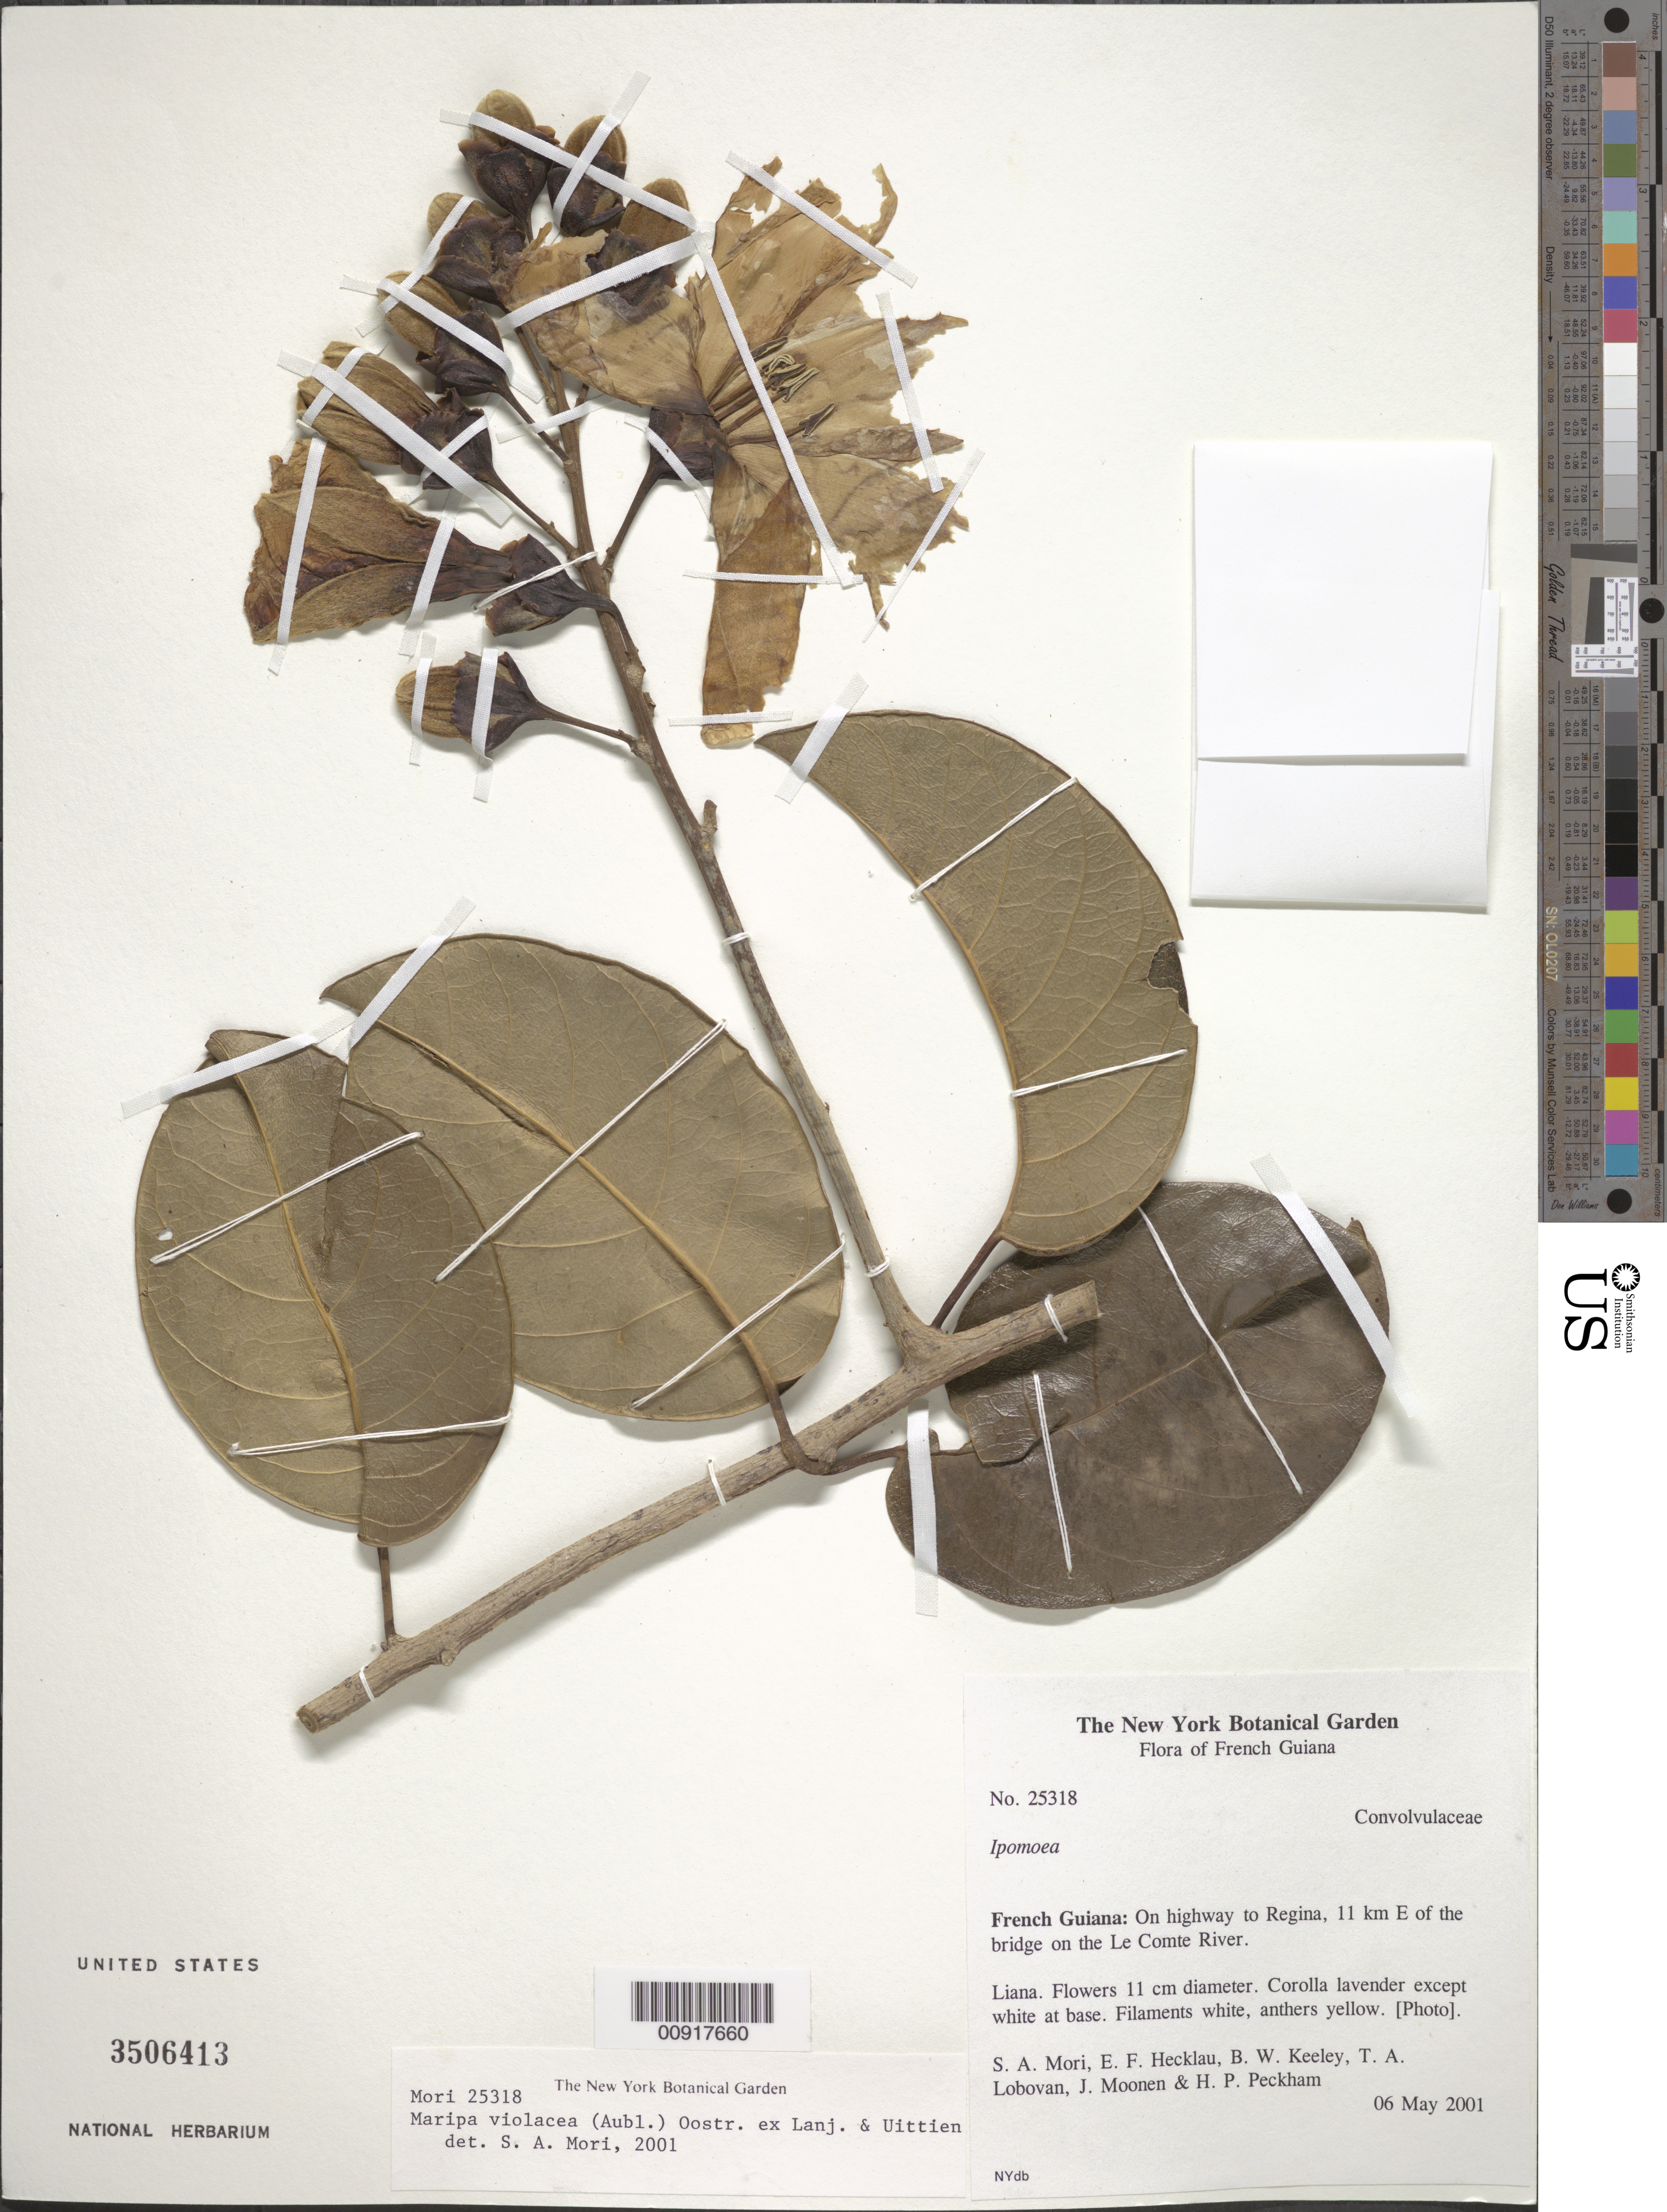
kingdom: Plantae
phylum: Tracheophyta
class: Magnoliopsida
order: Solanales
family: Convolvulaceae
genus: Maripa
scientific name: Maripa violacea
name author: (Aubl.) Ooststr. ex Lanj. & Uittien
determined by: Mori, Scott A.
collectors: S. Mori, E. Hecklau, B. W. Keeley, T. Lobova, J. Moonen & H. Peckham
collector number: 25318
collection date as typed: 6-May-01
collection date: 2001-05-06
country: French Guiana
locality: Regina highway, 11 km E of bridge on Le Comte R.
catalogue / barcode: US 3506413